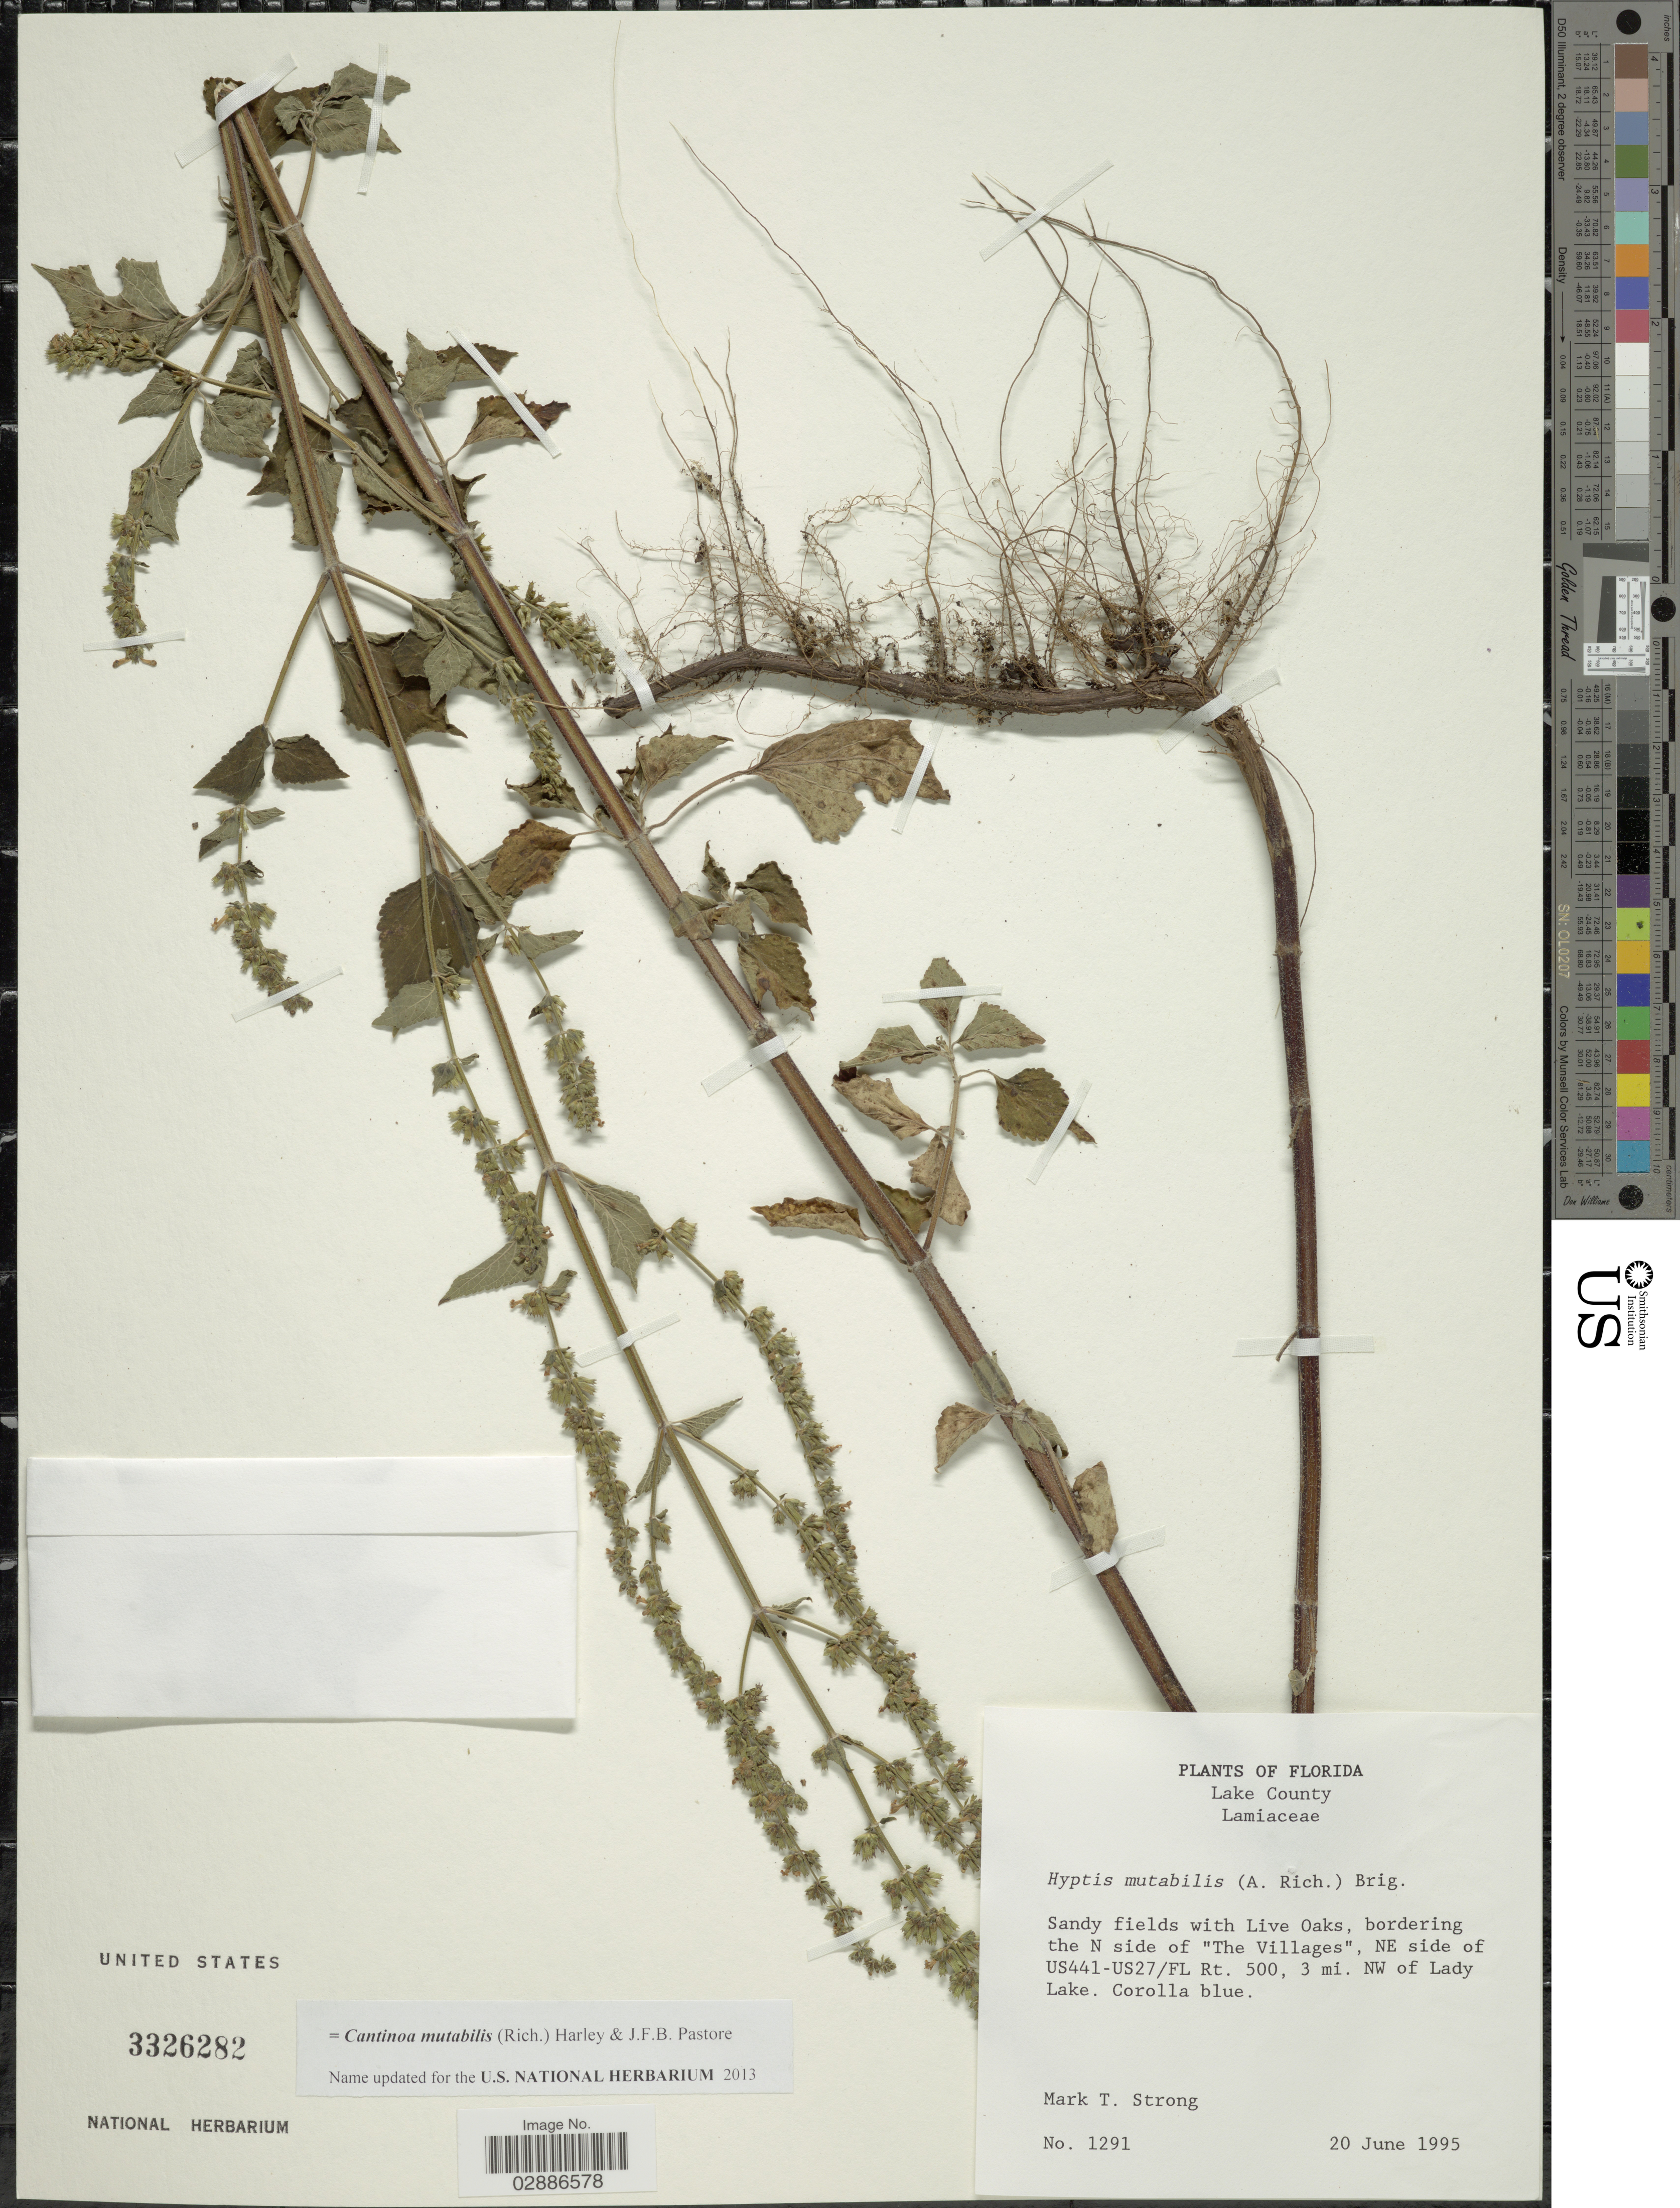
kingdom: Plantae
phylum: Tracheophyta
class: Magnoliopsida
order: Lamiales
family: Lamiaceae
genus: Cantinoa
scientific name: Cantinoa mutabilis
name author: (Epling) Harley & J.F.B. Pastore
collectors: M. T. Strong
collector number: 1291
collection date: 1995-06-20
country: United States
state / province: Florida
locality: Lake County, Sandy fields with Live Oaks, bordering the N side of "The Villages", NE side of US441-US27/FL Rt. 500, 3 mi. NW of Lady Lake.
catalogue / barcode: US 3326282